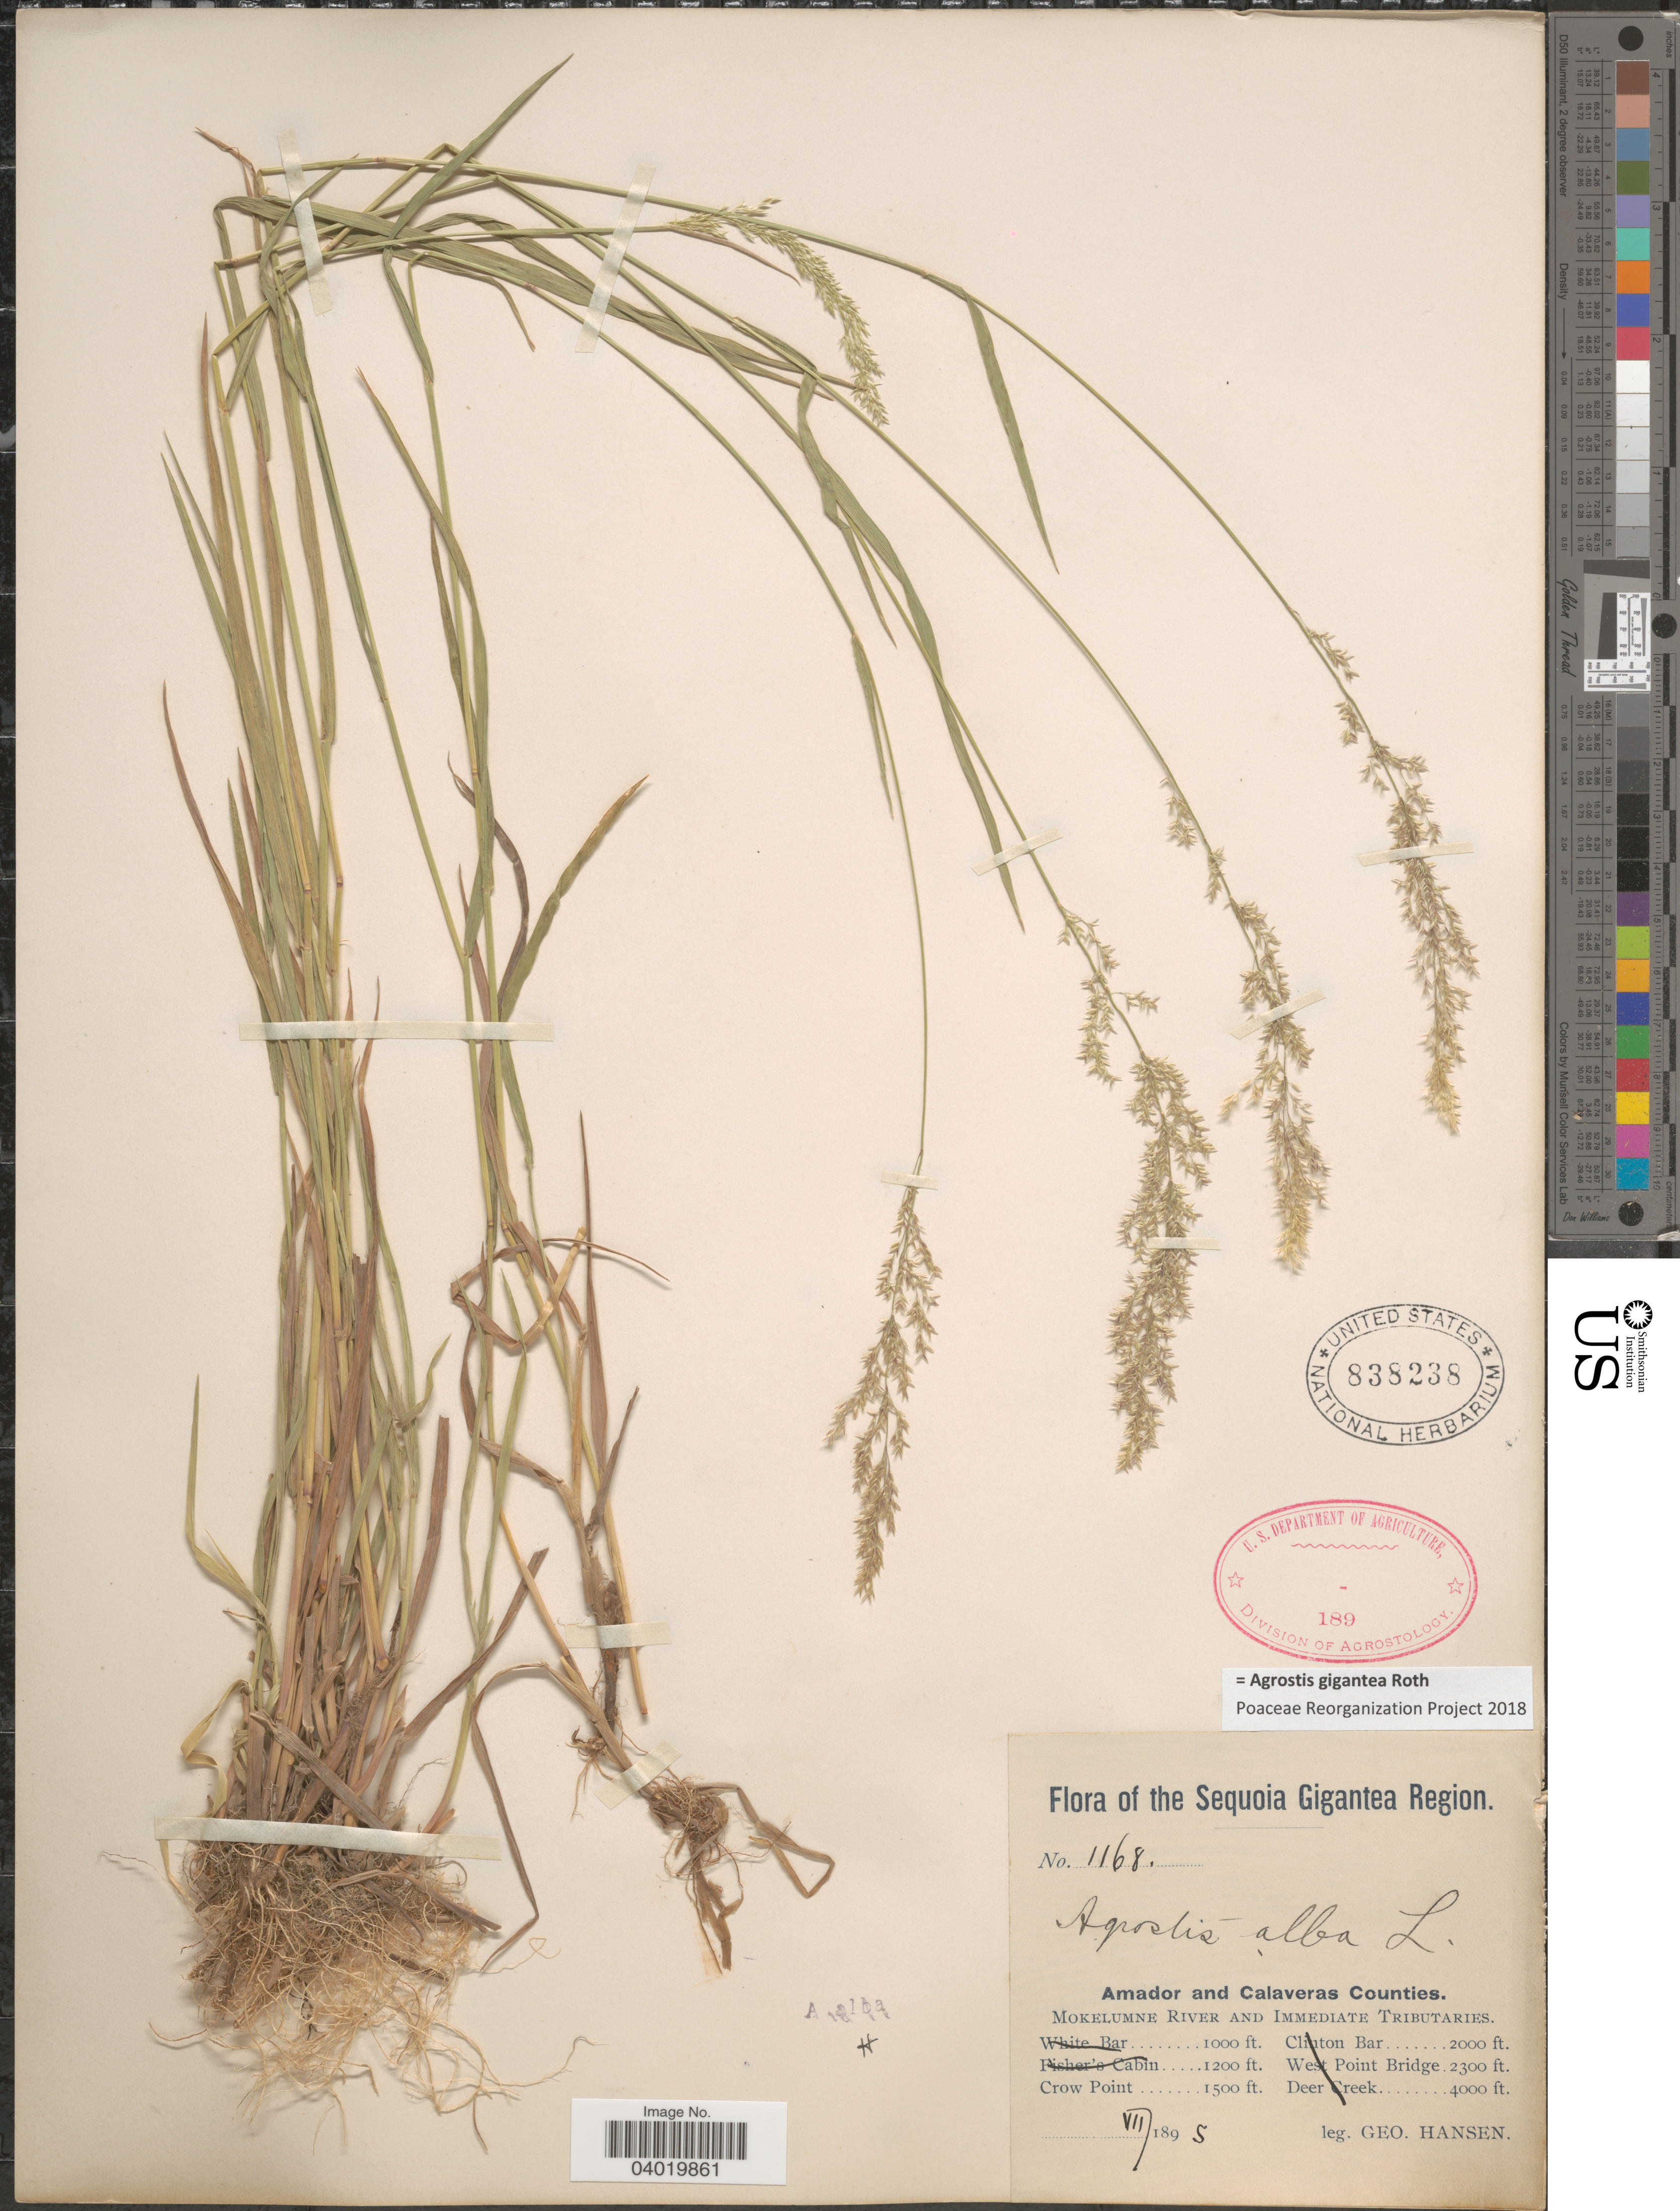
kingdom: Plantae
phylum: Tracheophyta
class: Liliopsida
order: Poales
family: Poaceae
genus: Agrostis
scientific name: Agrostis gigantea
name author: Roth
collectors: G. Hansen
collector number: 1168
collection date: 1895-07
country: United States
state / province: California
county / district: Calaveras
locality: The Sequoia Gigantea Region. Amador and Calaveras Counties. Mokelumne River and Immediate Tributaries. Crow Point.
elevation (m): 457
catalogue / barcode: US 838238